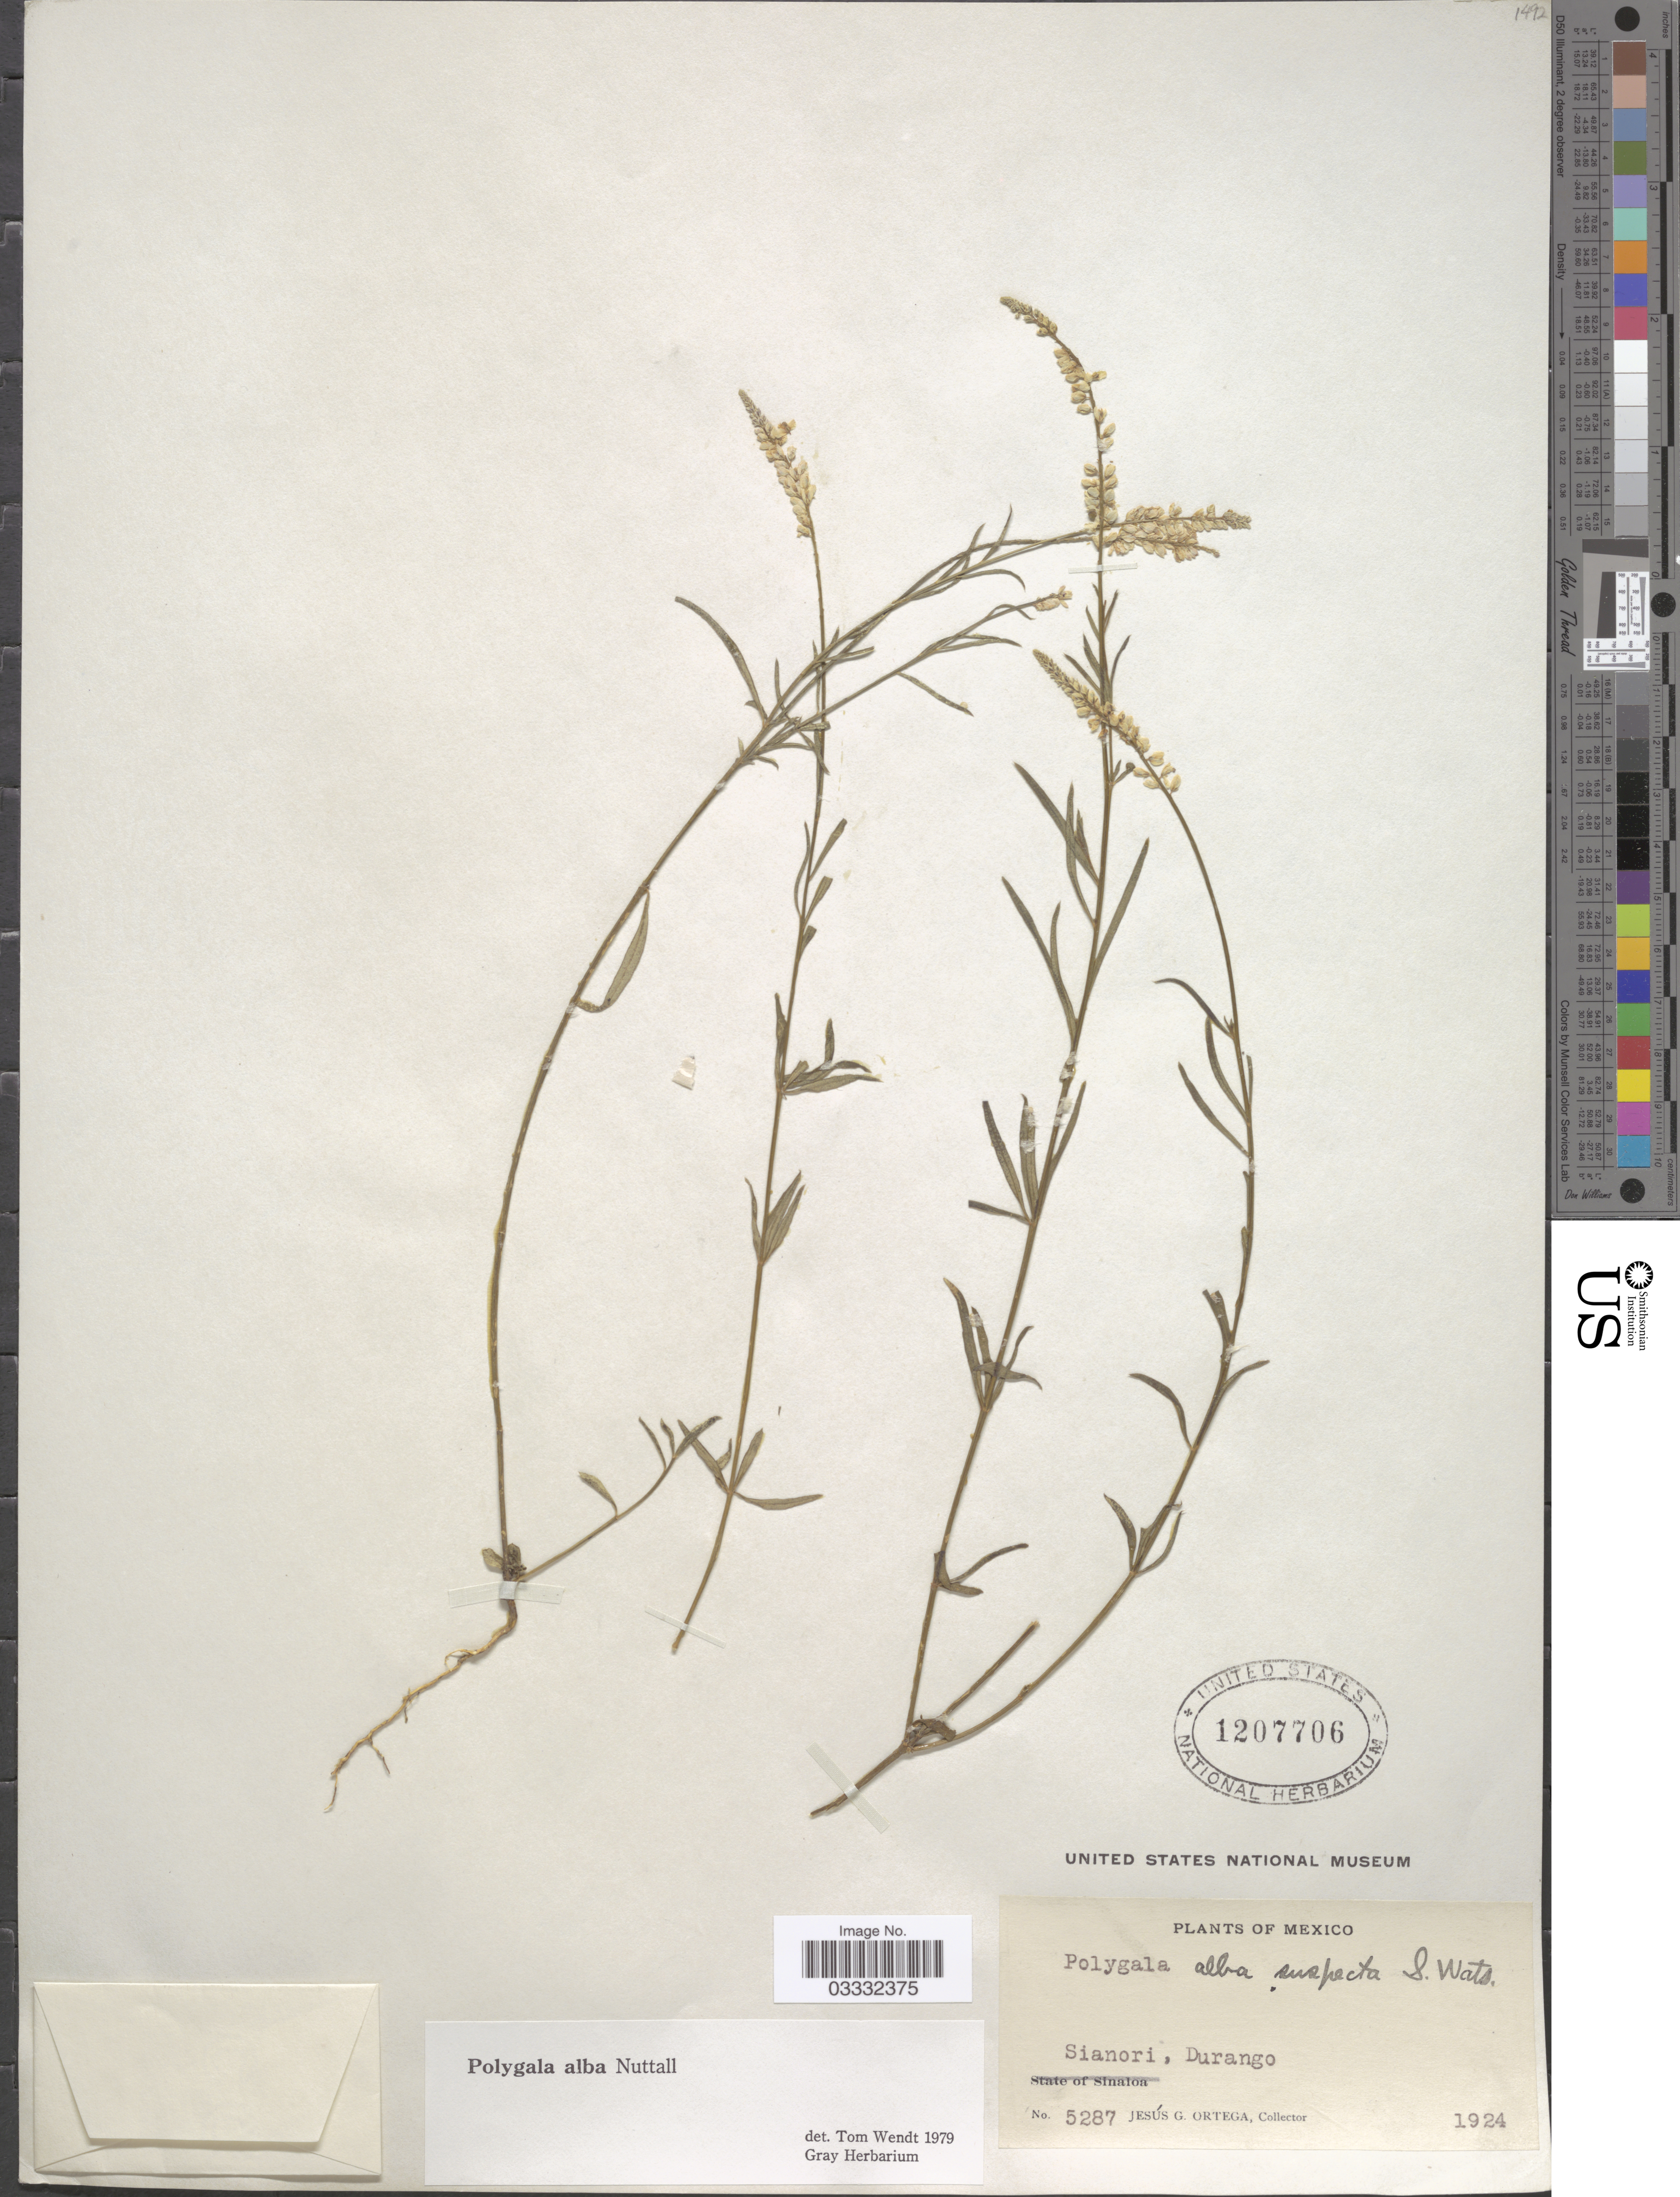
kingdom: Plantae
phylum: Tracheophyta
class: Magnoliopsida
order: Fabales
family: Polygalaceae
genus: Polygala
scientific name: Polygala alba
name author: Nutt.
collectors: J. Ortega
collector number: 5287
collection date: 1924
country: Mexico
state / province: Durango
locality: Sianori.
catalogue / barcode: US 1207706